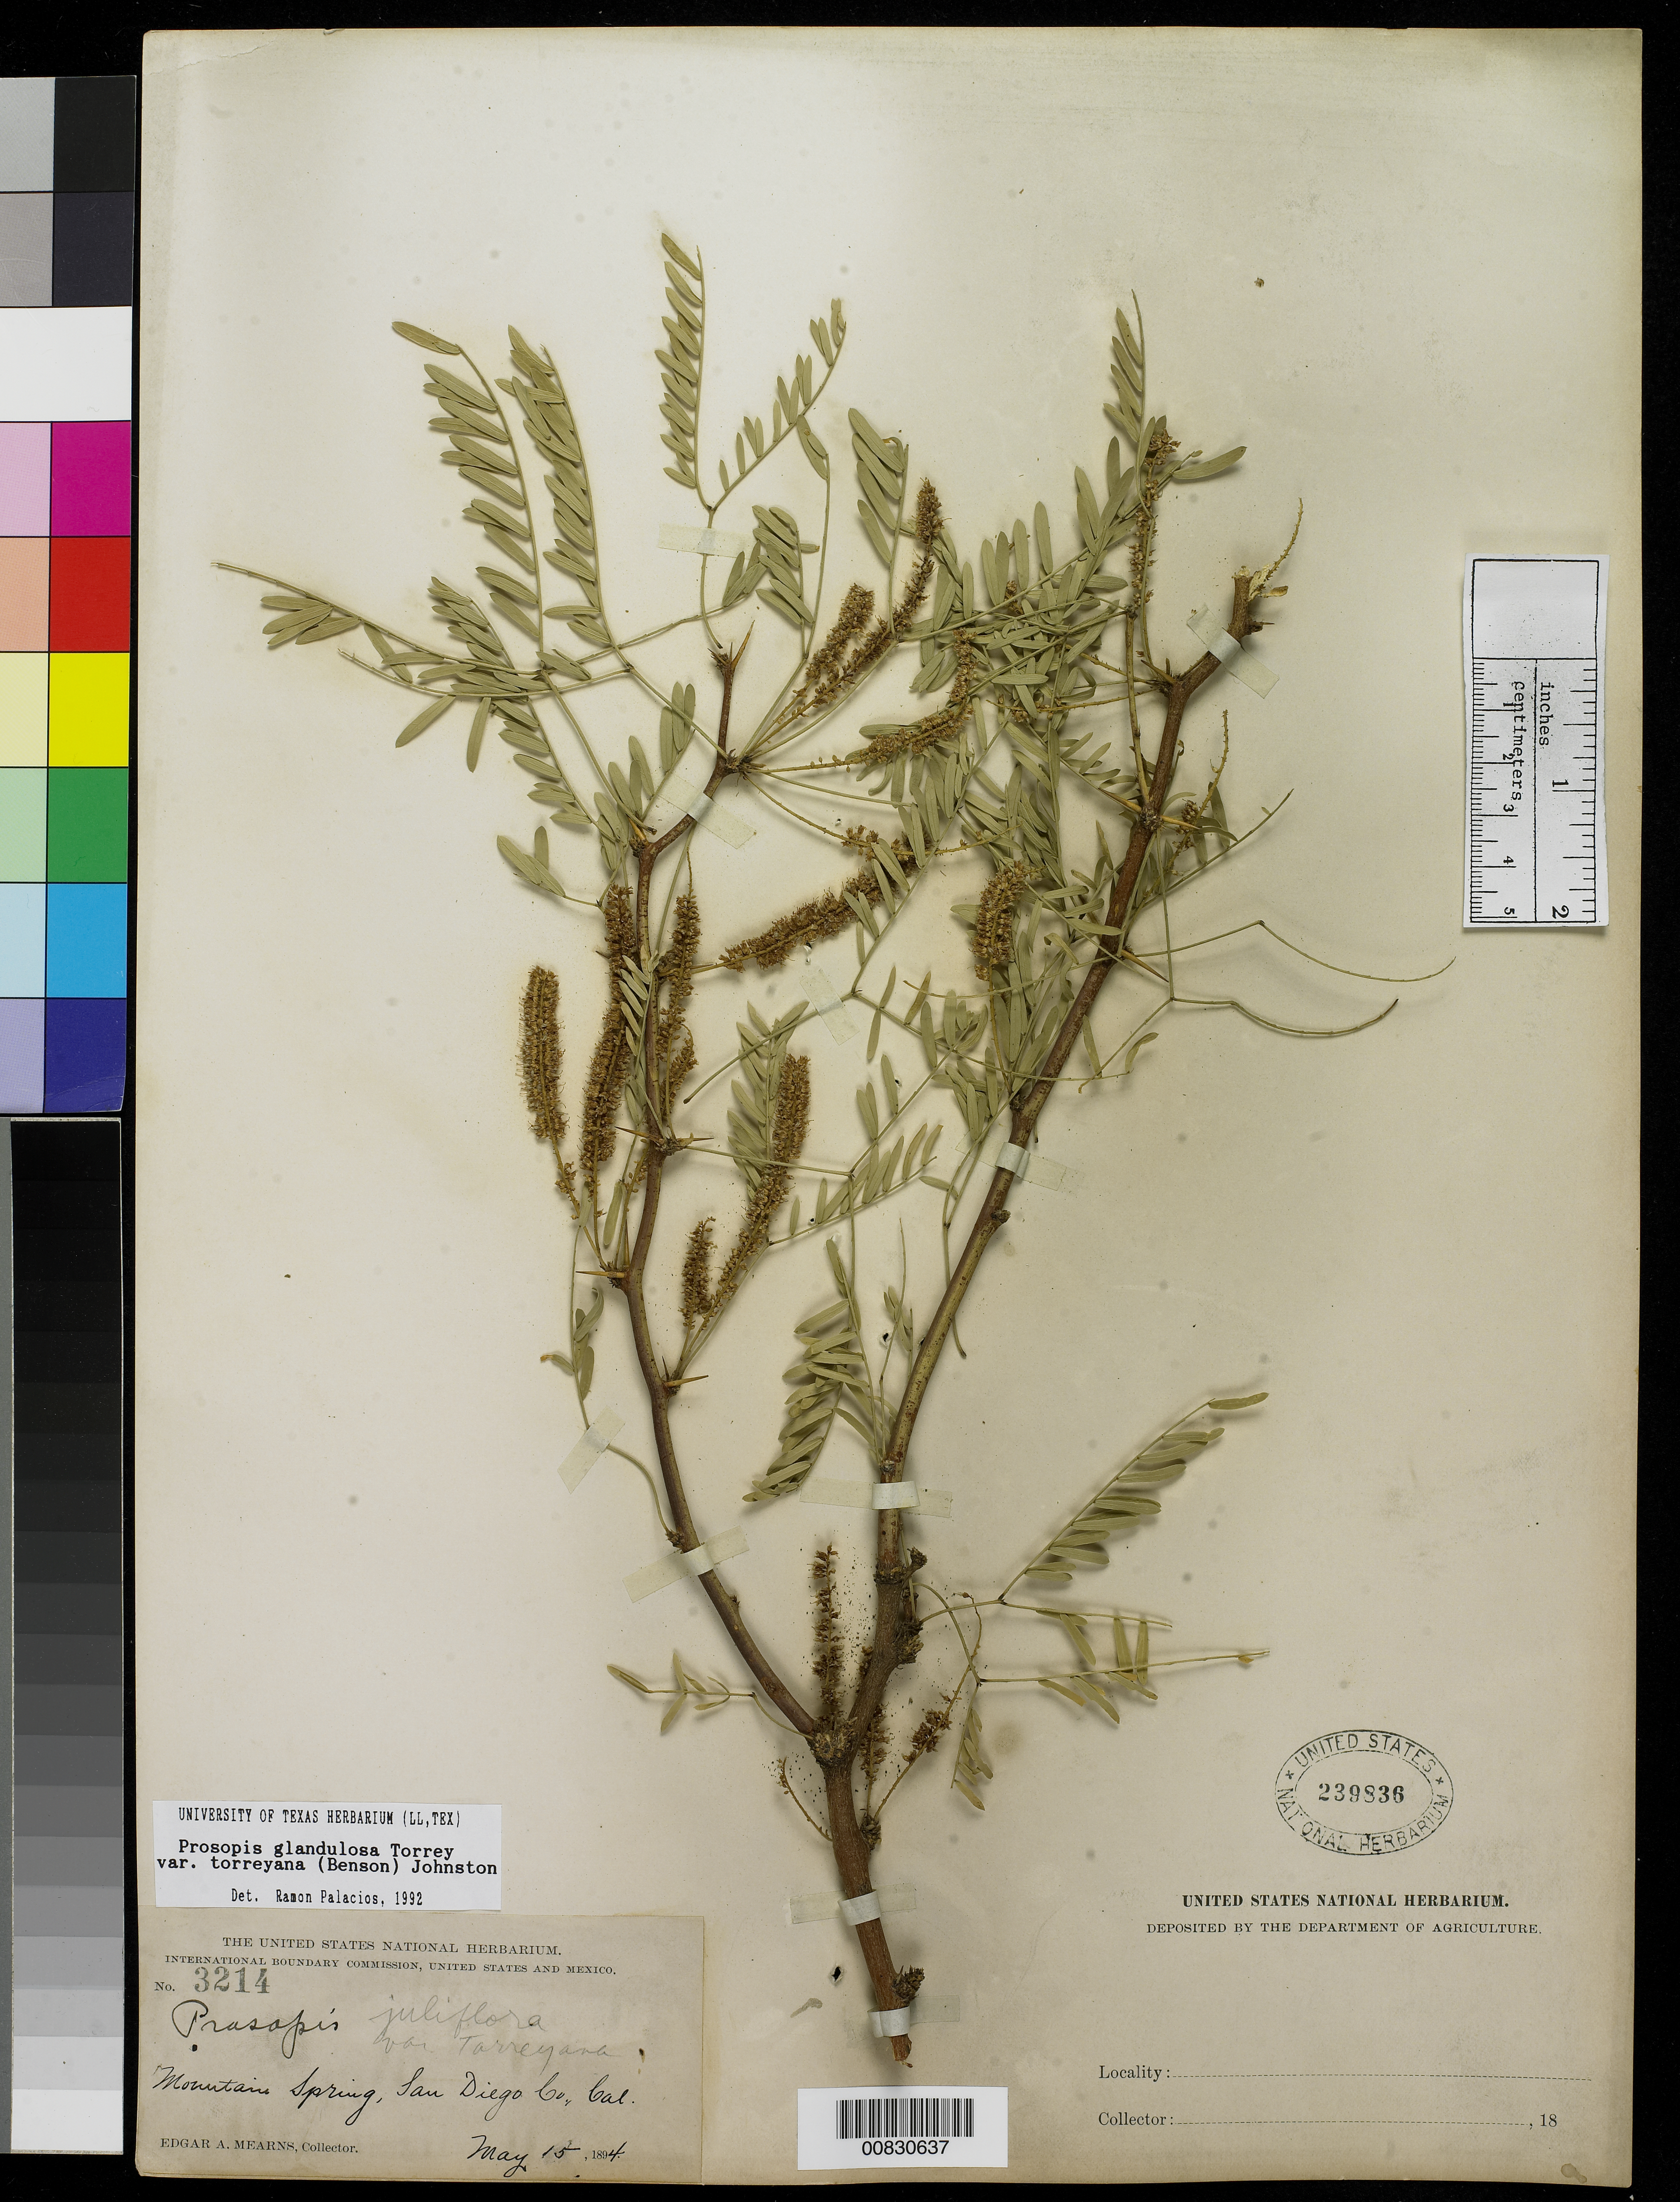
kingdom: Plantae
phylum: Tracheophyta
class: Magnoliopsida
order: Fabales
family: Fabaceae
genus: Neltuma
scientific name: Neltuma odorata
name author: (Torr. & Frém.) C. E. Hughes & G.P. Lewis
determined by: Strong, Mark T., (BOT), Smithsonian Institution - National Museum of Natural History (UNITED STATES)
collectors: E. A. Mearns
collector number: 3214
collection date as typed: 15 May 1894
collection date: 1894-05-15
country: United States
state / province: California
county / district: San Diego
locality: Mountain Springs, San Diego County, California.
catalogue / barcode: US 239836